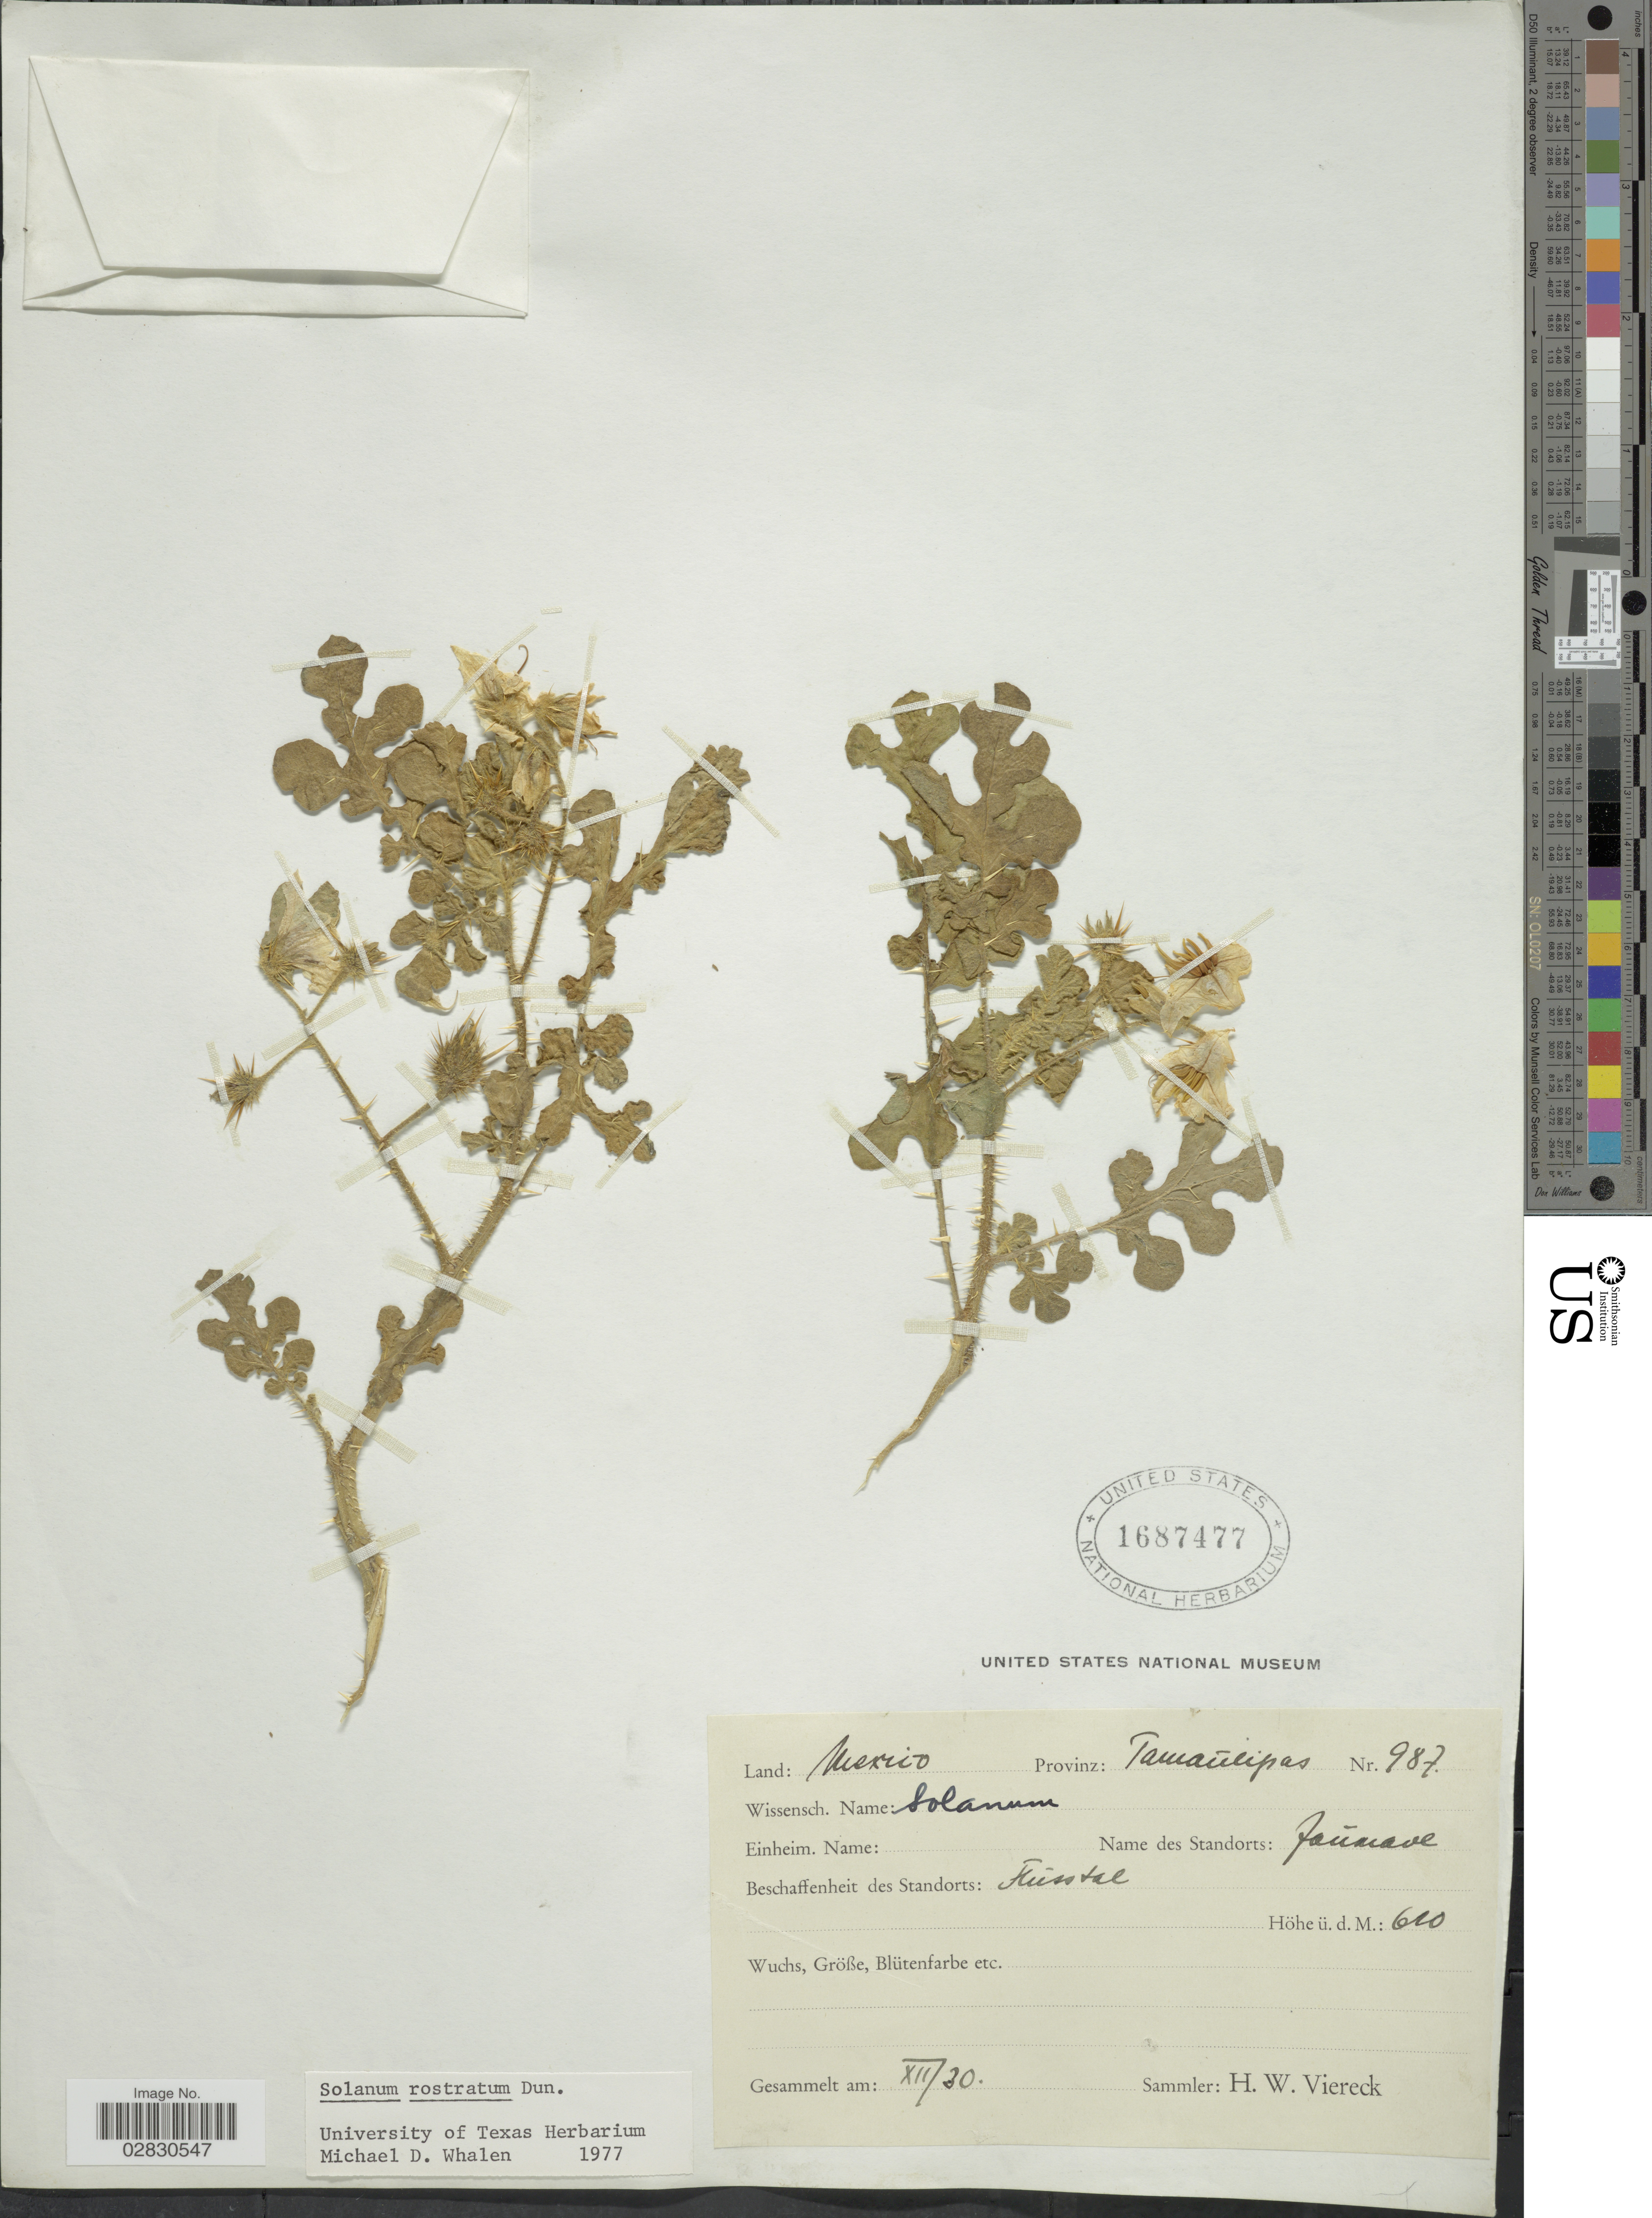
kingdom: Plantae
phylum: Tracheophyta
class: Magnoliopsida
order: Solanales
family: Solanaceae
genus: Solanum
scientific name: Solanum rostratum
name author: Dunal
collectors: H. W. Viereck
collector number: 987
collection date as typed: Transcribed d/m/y: /12/30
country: Mexico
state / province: Tamaulipas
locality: Provinz: Tamaulipas, Jaumave.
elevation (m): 600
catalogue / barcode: US 1687477